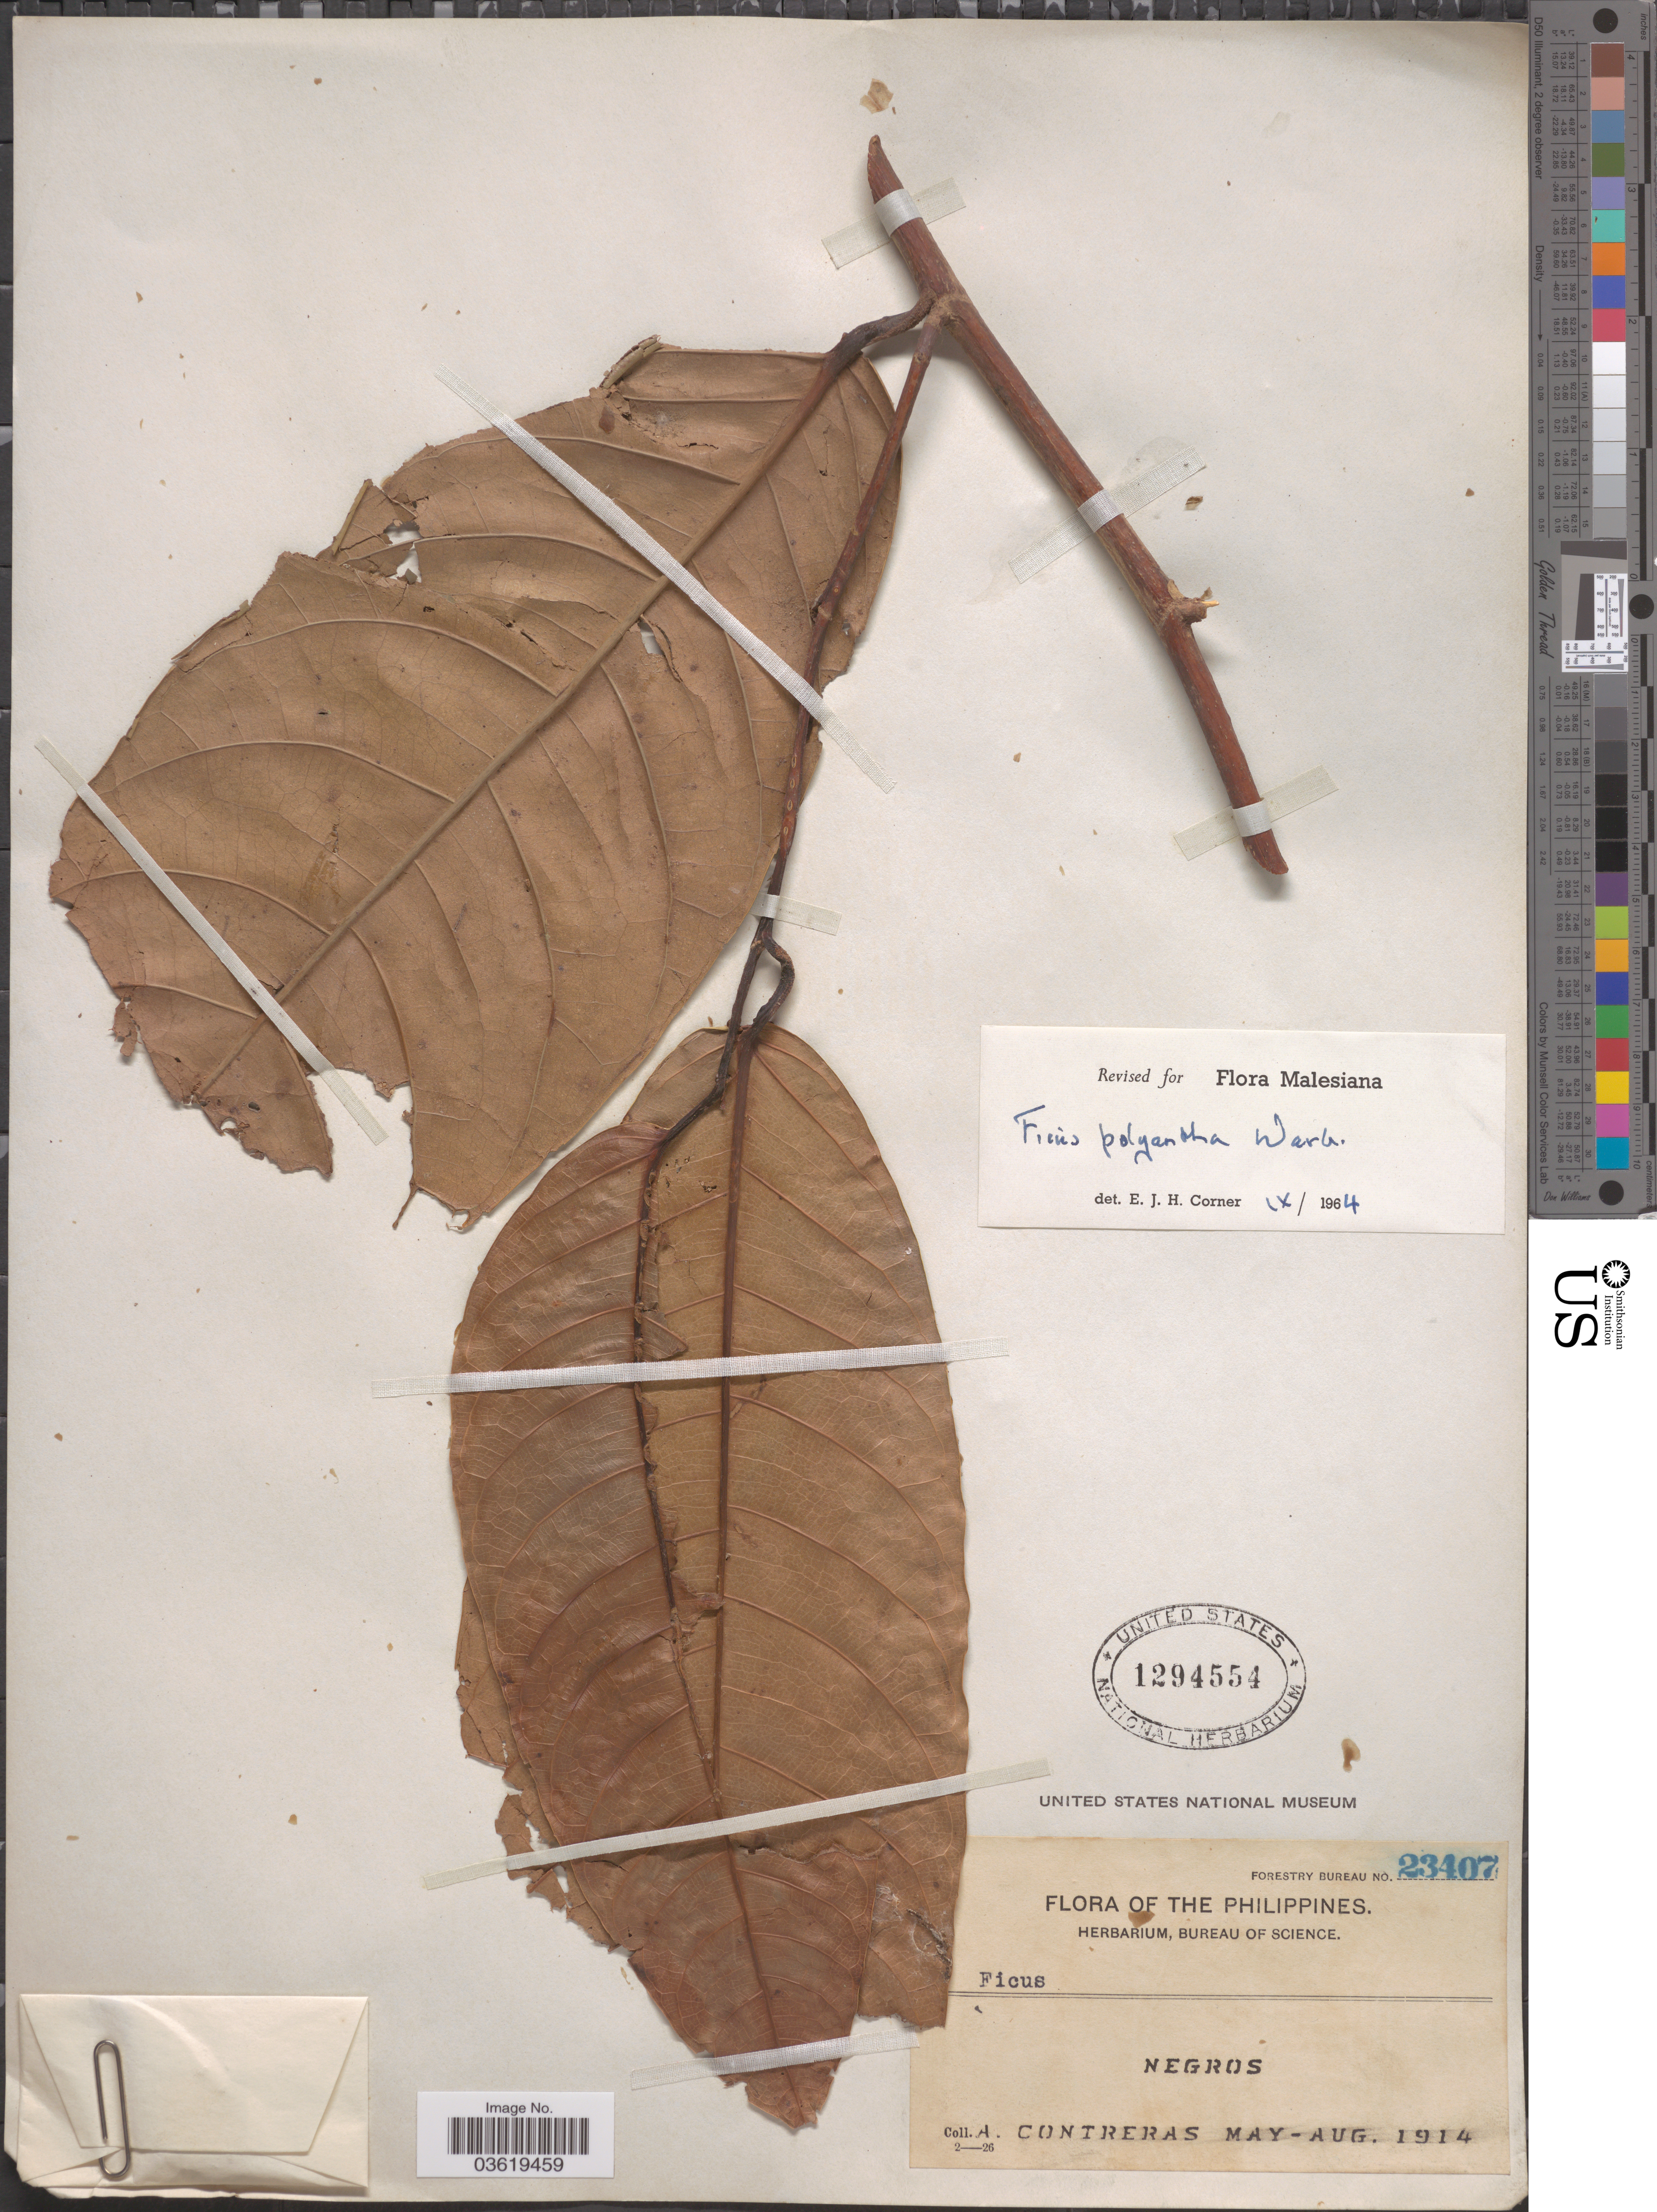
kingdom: Plantae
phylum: Tracheophyta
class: Magnoliopsida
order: Rosales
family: Moraceae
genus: Ficus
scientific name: Ficus polyantha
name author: Warb.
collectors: A. Contreras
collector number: Forestry Bureau 23407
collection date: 1914-05/1914-08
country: Philippines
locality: Negros.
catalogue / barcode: US 1294554